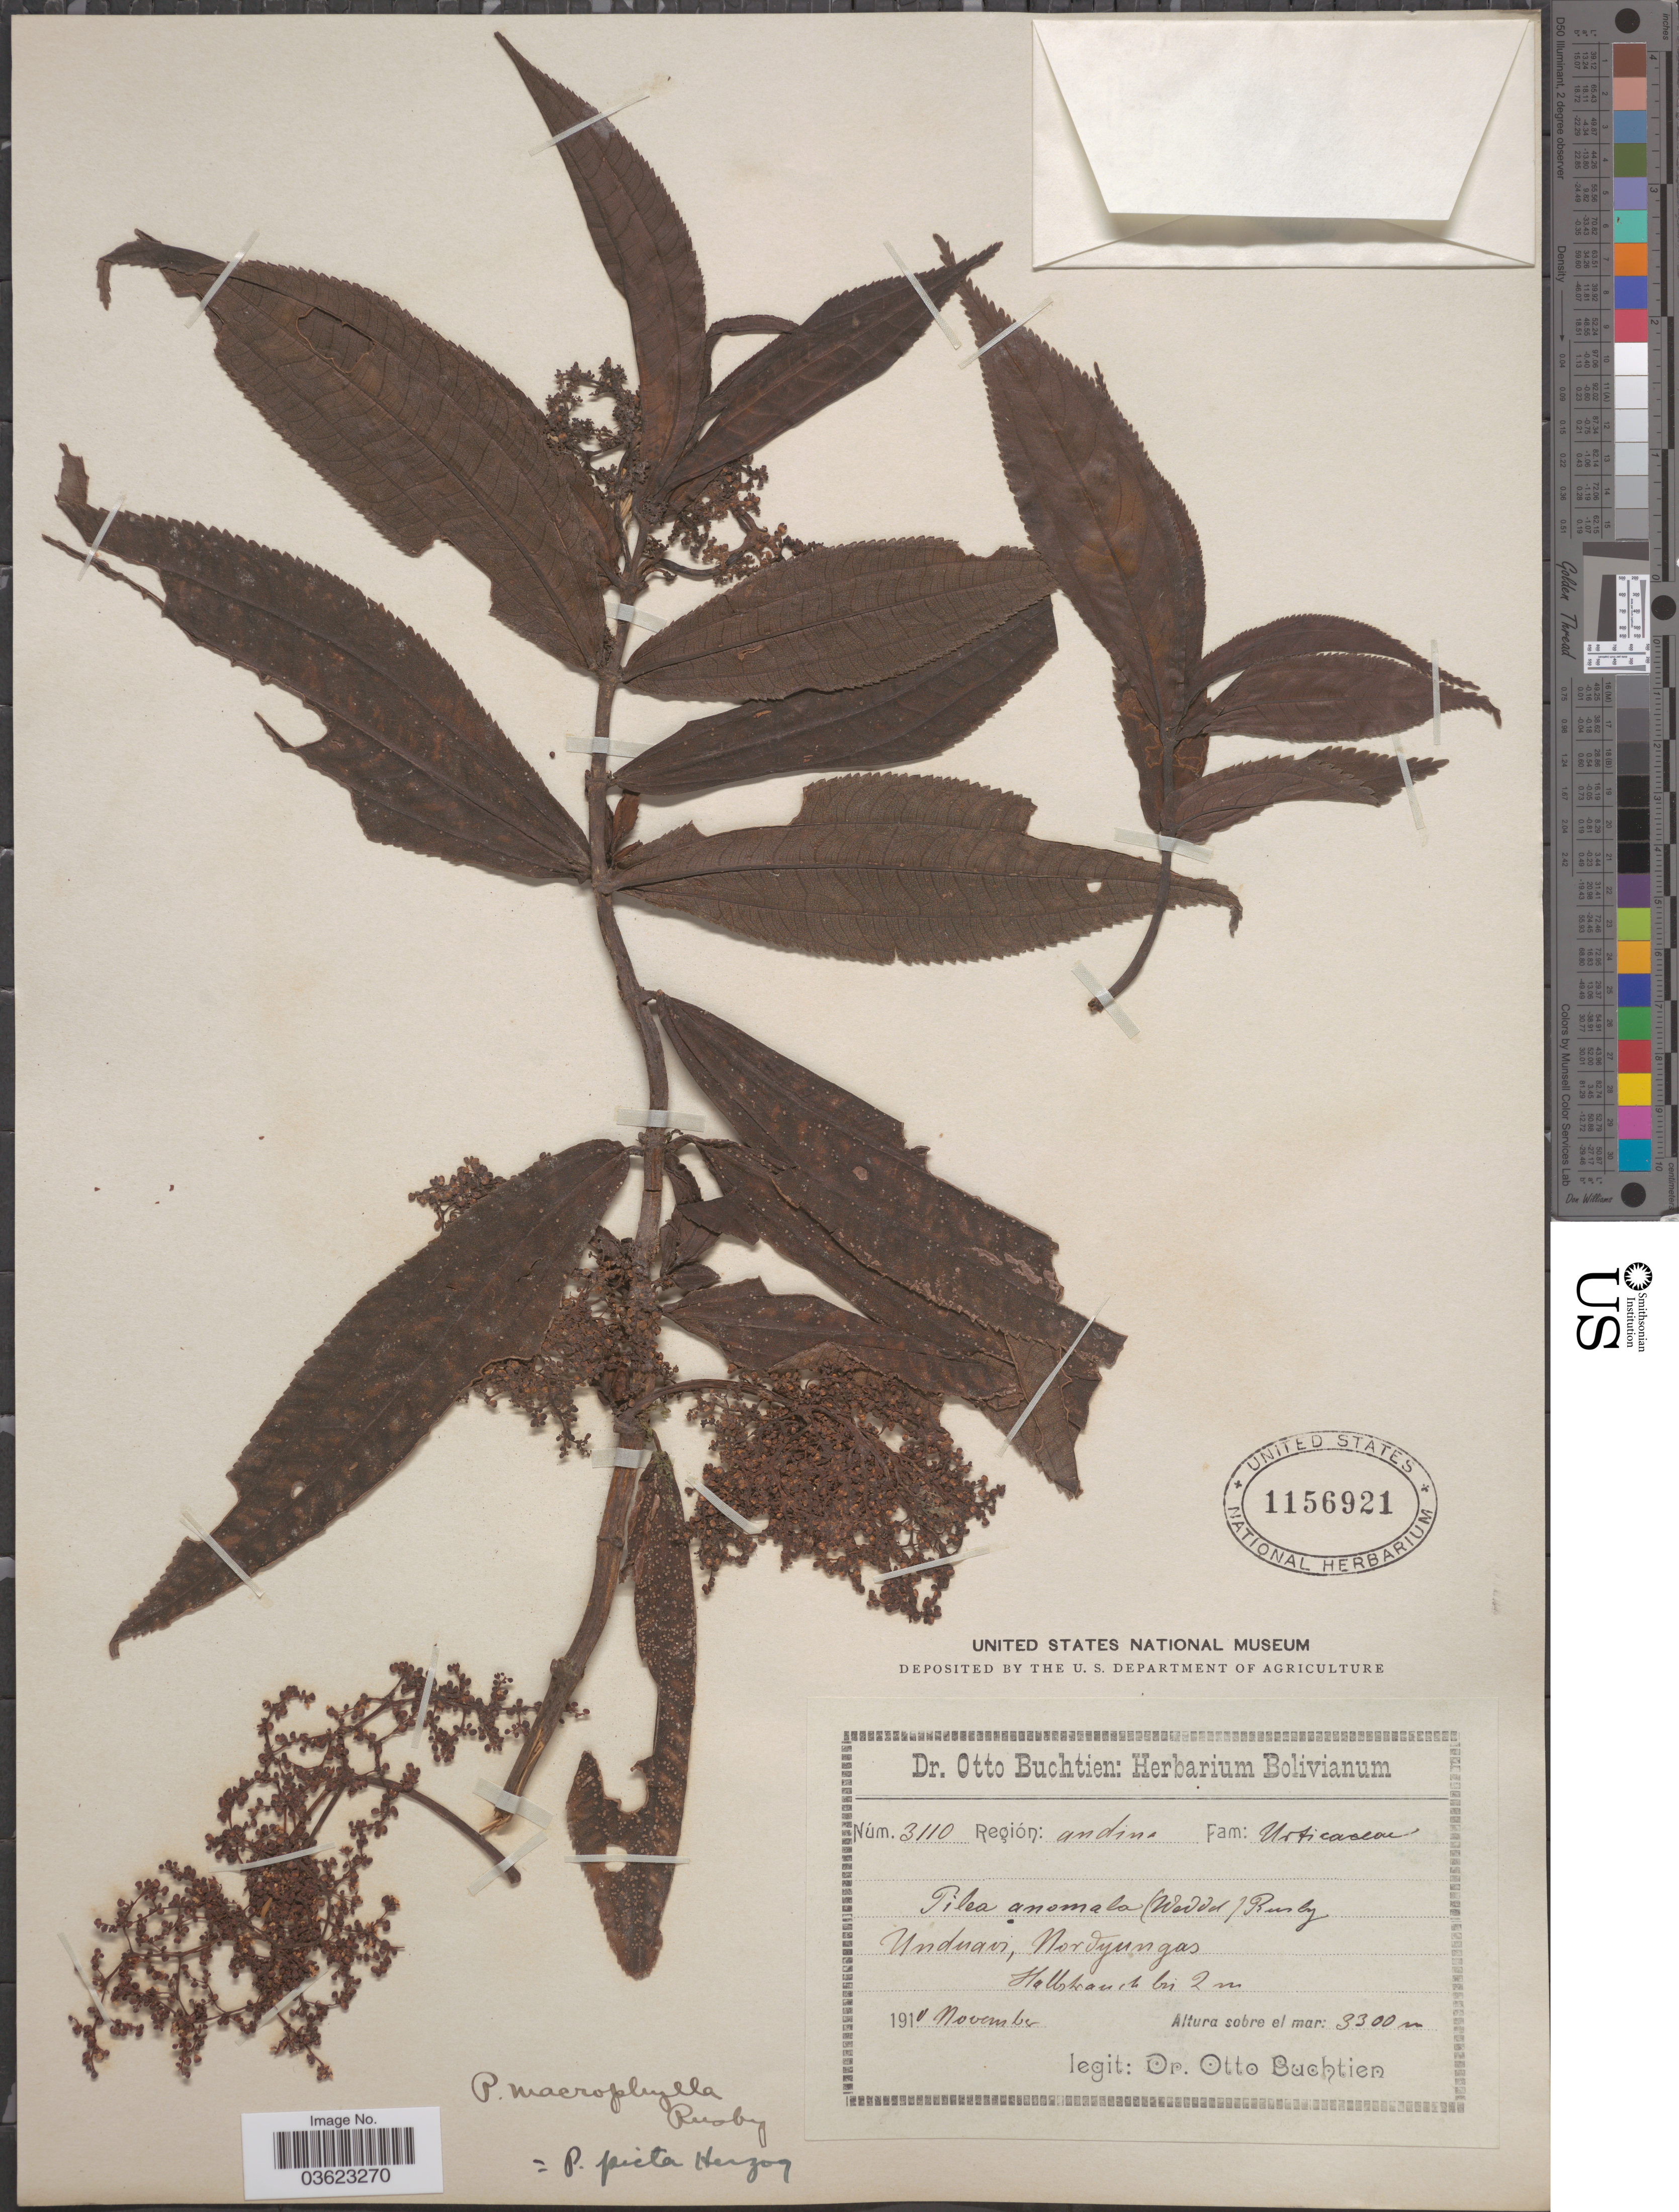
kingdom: Plantae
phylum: Tracheophyta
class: Magnoliopsida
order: Rosales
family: Urticaceae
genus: Pilea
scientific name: Pilea picta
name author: Herzog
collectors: O. Buchtien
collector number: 3110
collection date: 1910-11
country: Bolivia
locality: Región: andine. Unduavi, Nordyungas.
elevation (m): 3300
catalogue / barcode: US 1156921